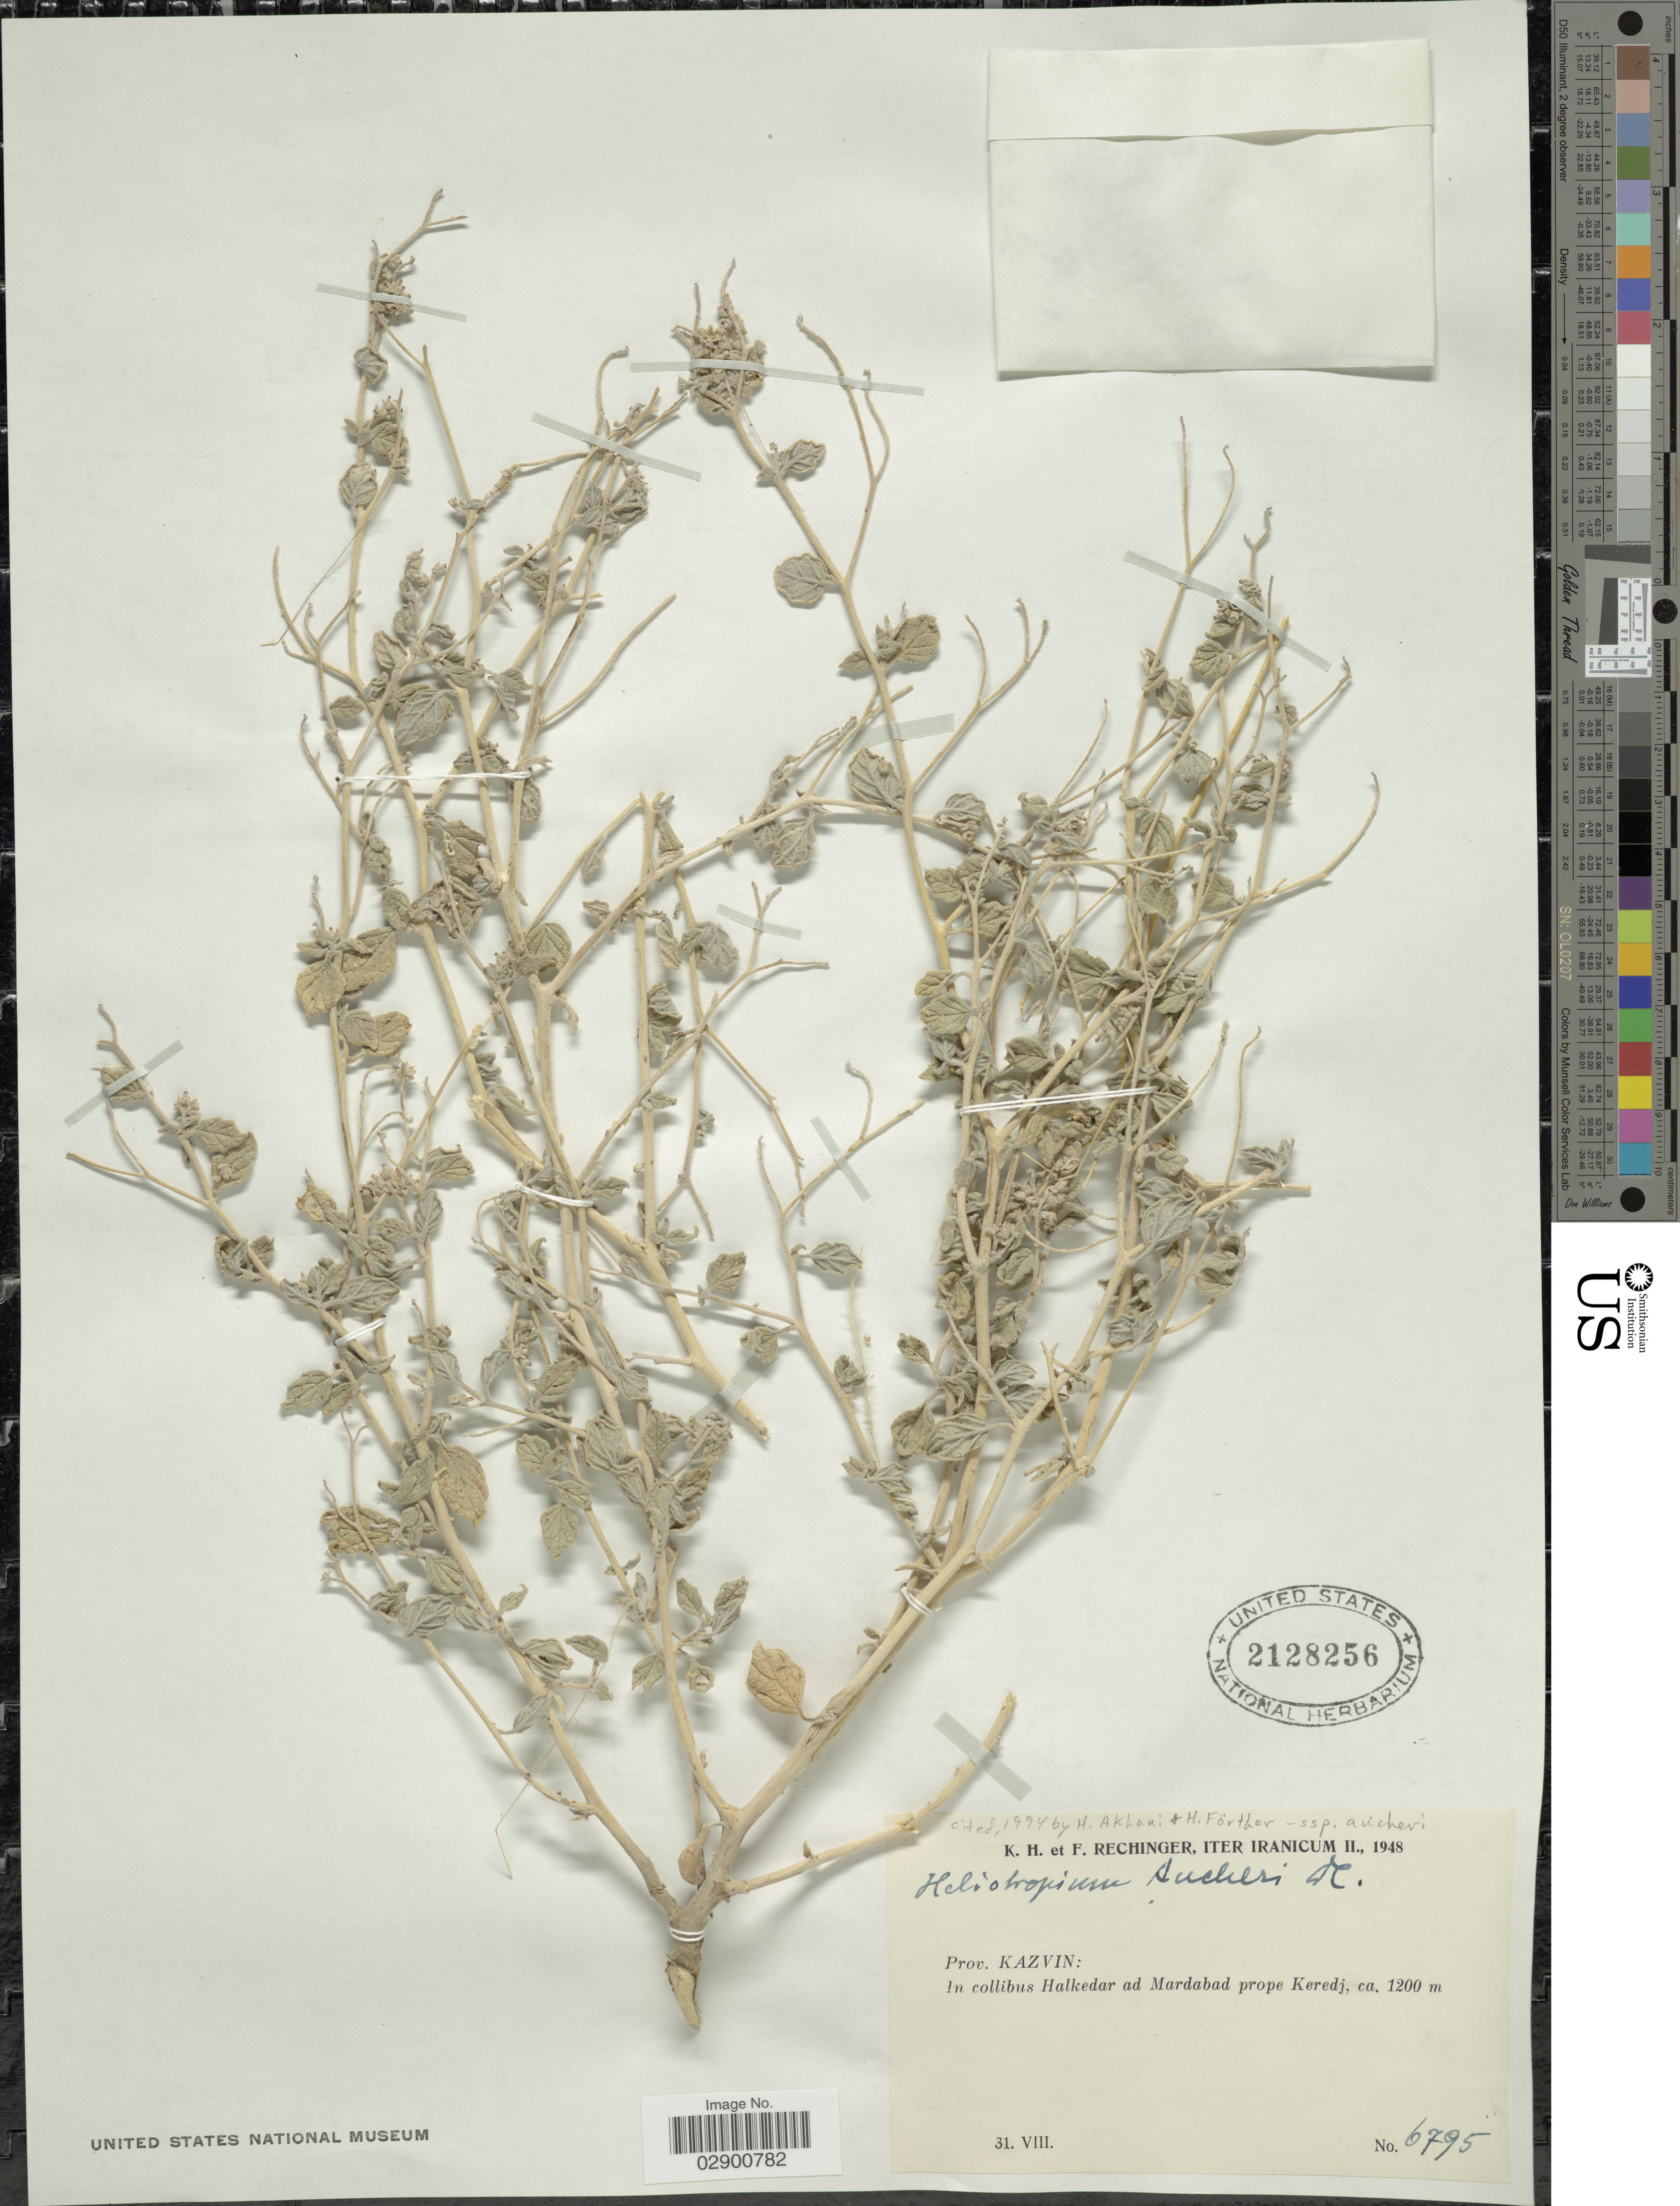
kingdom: Plantae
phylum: Tracheophyta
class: Magnoliopsida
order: Boraginales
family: Heliotropiaceae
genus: Heliotropium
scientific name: Heliotropium aucheri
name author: DC.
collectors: K. H. Rechinger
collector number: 6795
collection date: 1948-08-31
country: Iran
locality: Prov. Kazvin: In collibus Halkedar ad Mardabad prope Keredj.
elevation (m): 1200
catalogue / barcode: US 2128256